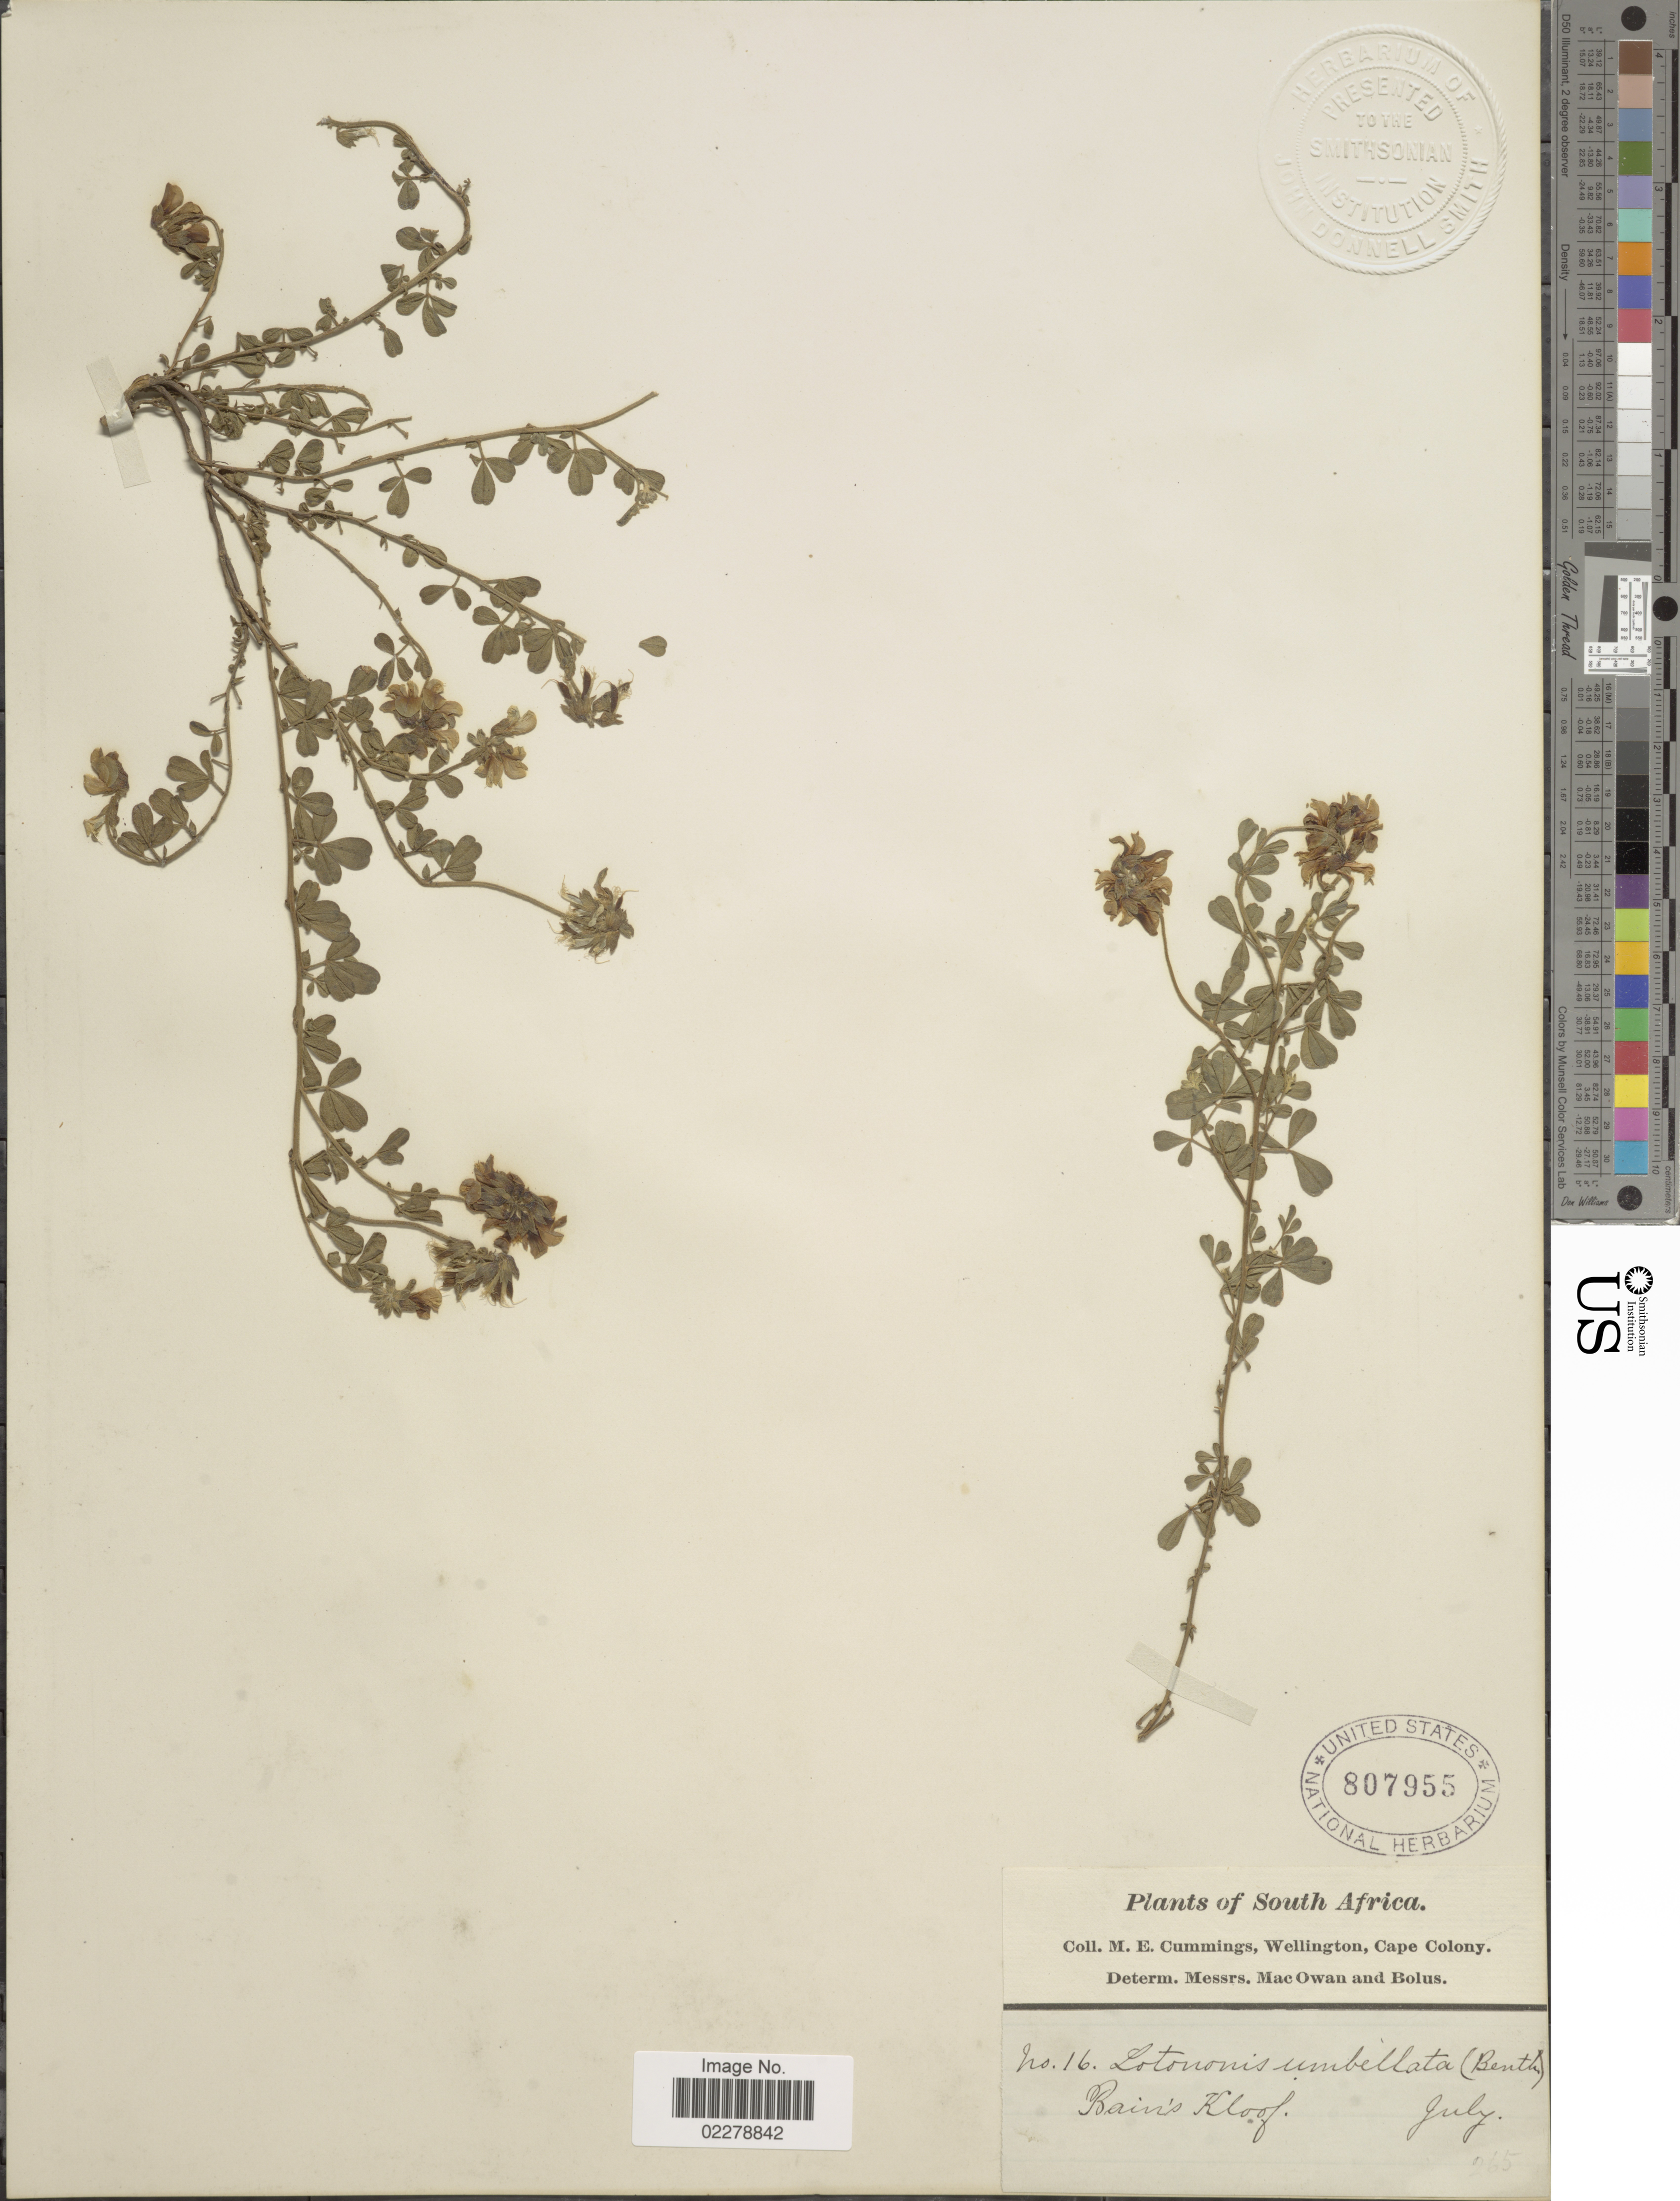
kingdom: Plantae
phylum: Tracheophyta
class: Magnoliopsida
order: Fabales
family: Fabaceae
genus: Lotononis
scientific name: Lotononis umbellata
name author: (L.) Benth.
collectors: M. E. Cummings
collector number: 16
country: South Africa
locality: Rain's Kloof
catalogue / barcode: US 807955